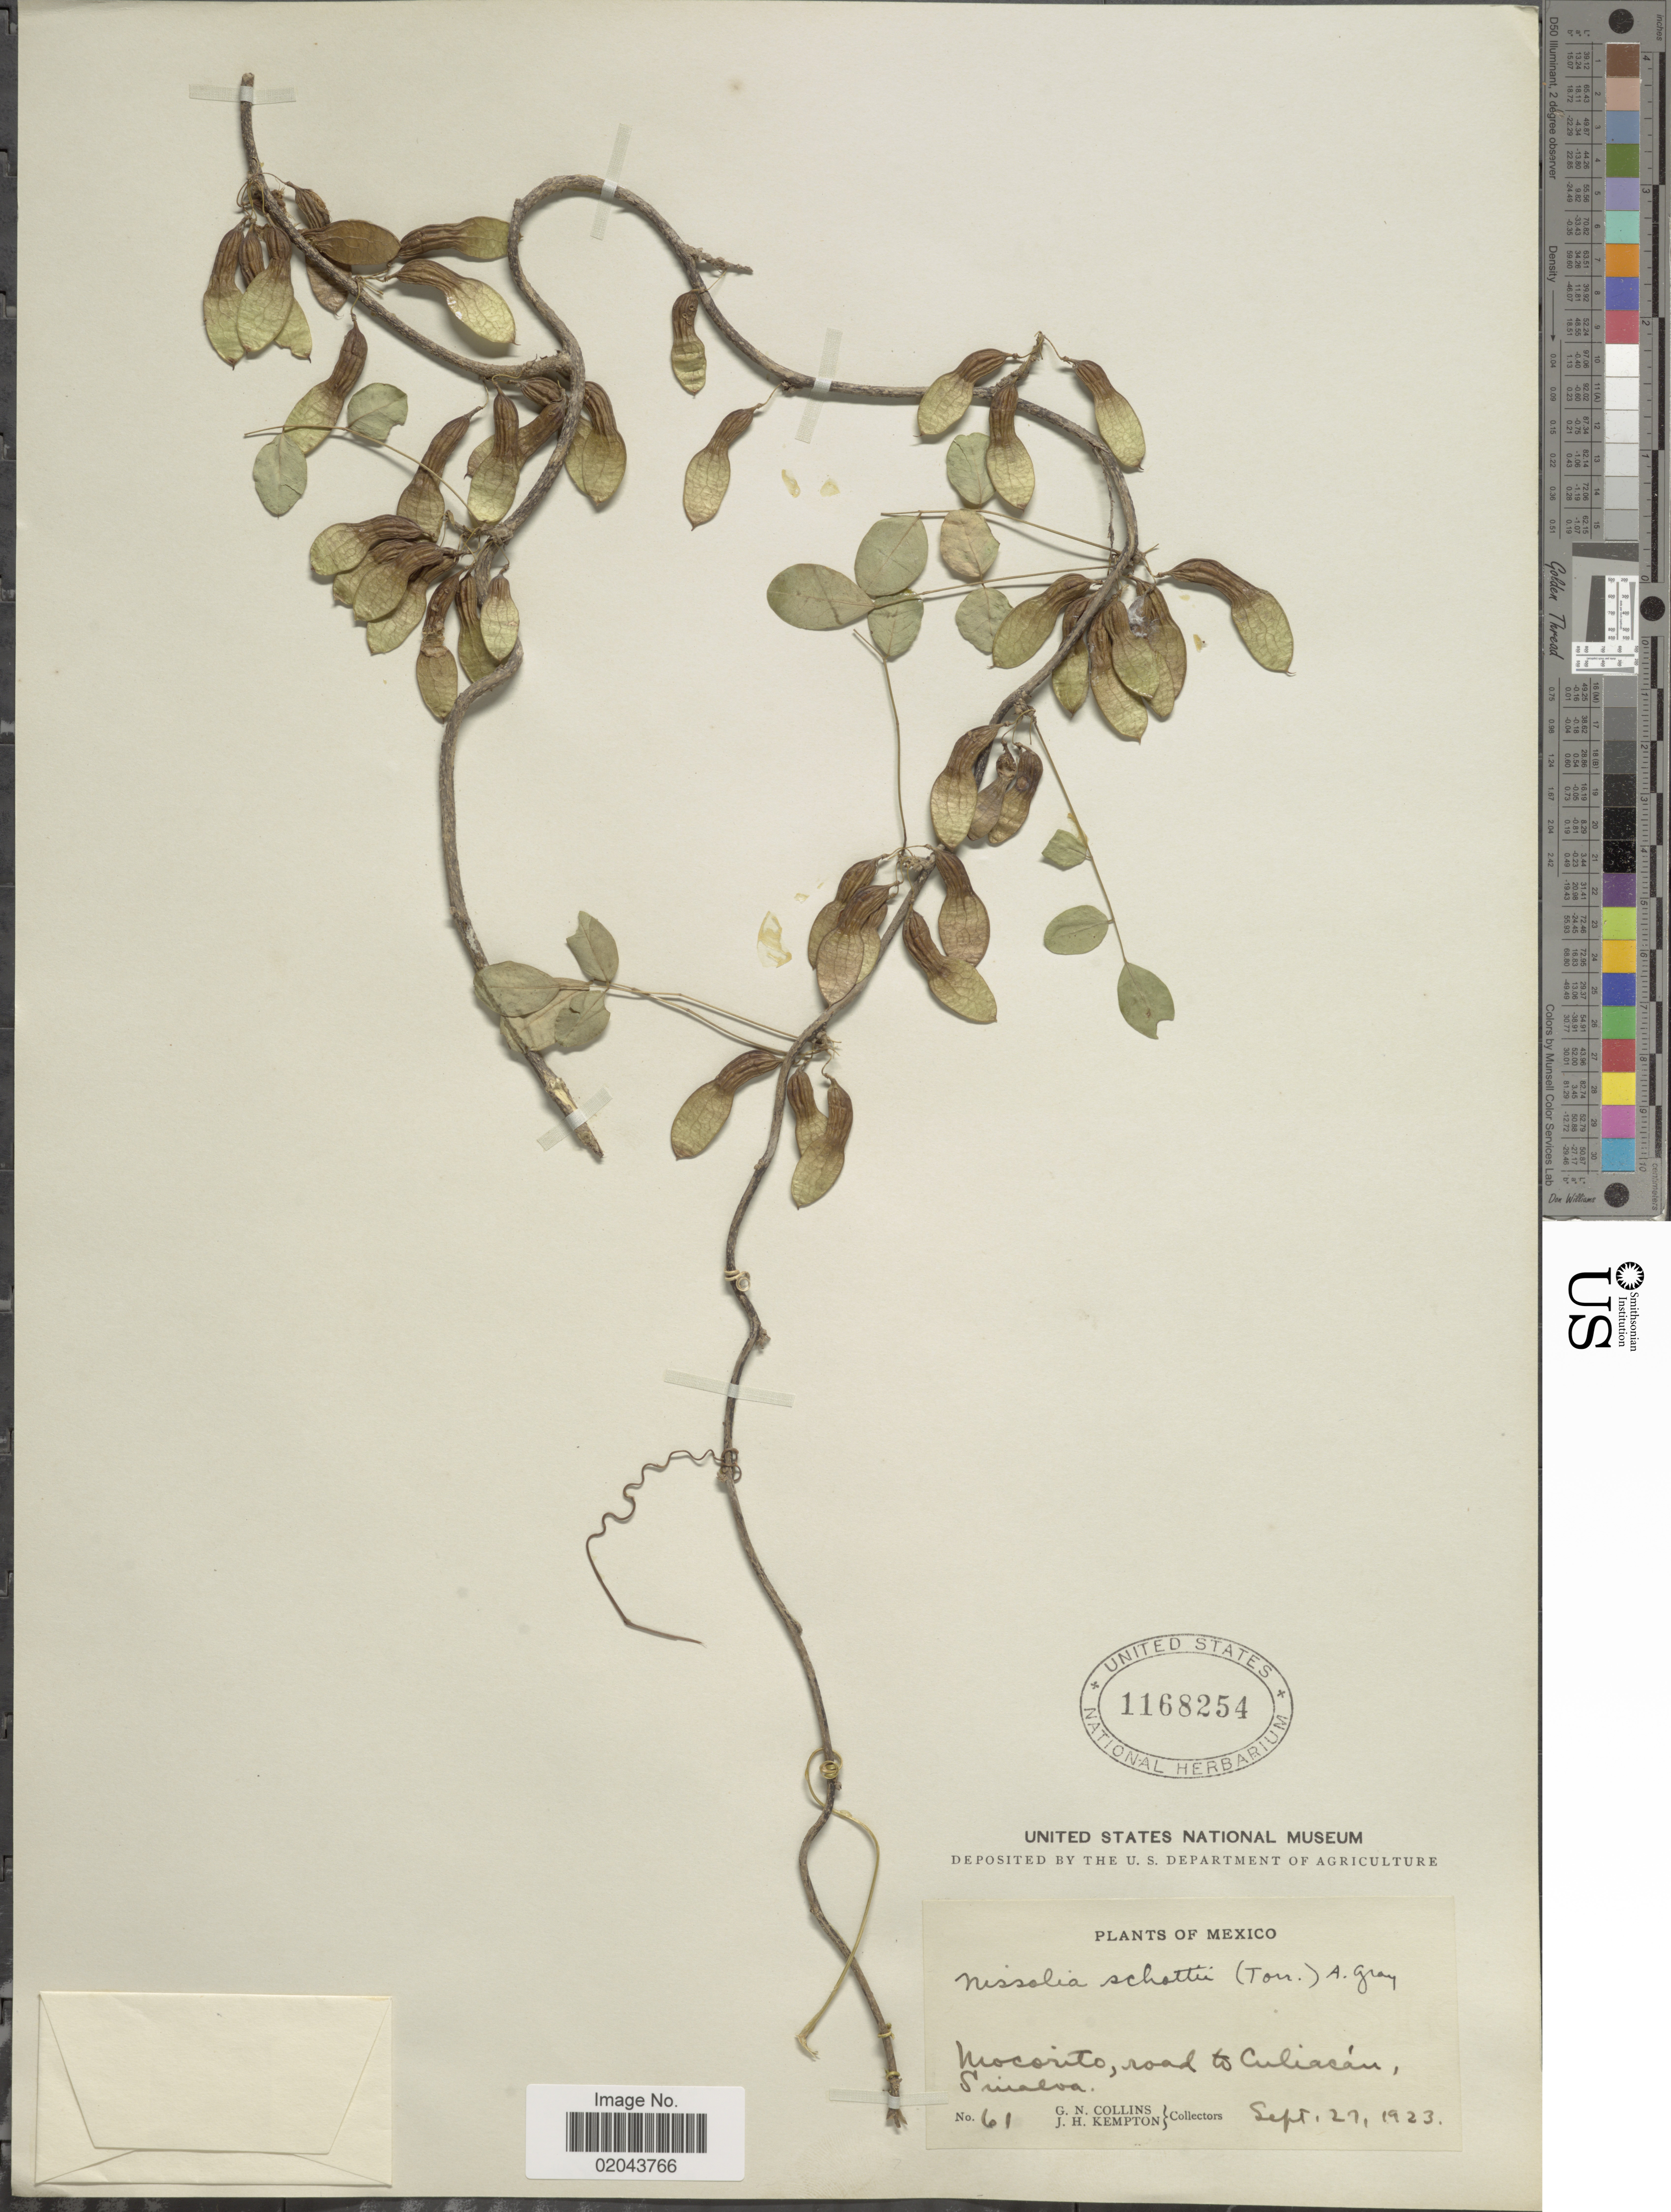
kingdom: Plantae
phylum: Tracheophyta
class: Magnoliopsida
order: Fabales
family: Fabaceae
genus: Nissolia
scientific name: Nissolia schottii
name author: A. Gray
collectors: G. Collins & J. H. Kempton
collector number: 61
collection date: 1923-09-27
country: Mexico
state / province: Sinaloa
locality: Mocorito, road to Culiasan.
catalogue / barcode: US 1168254